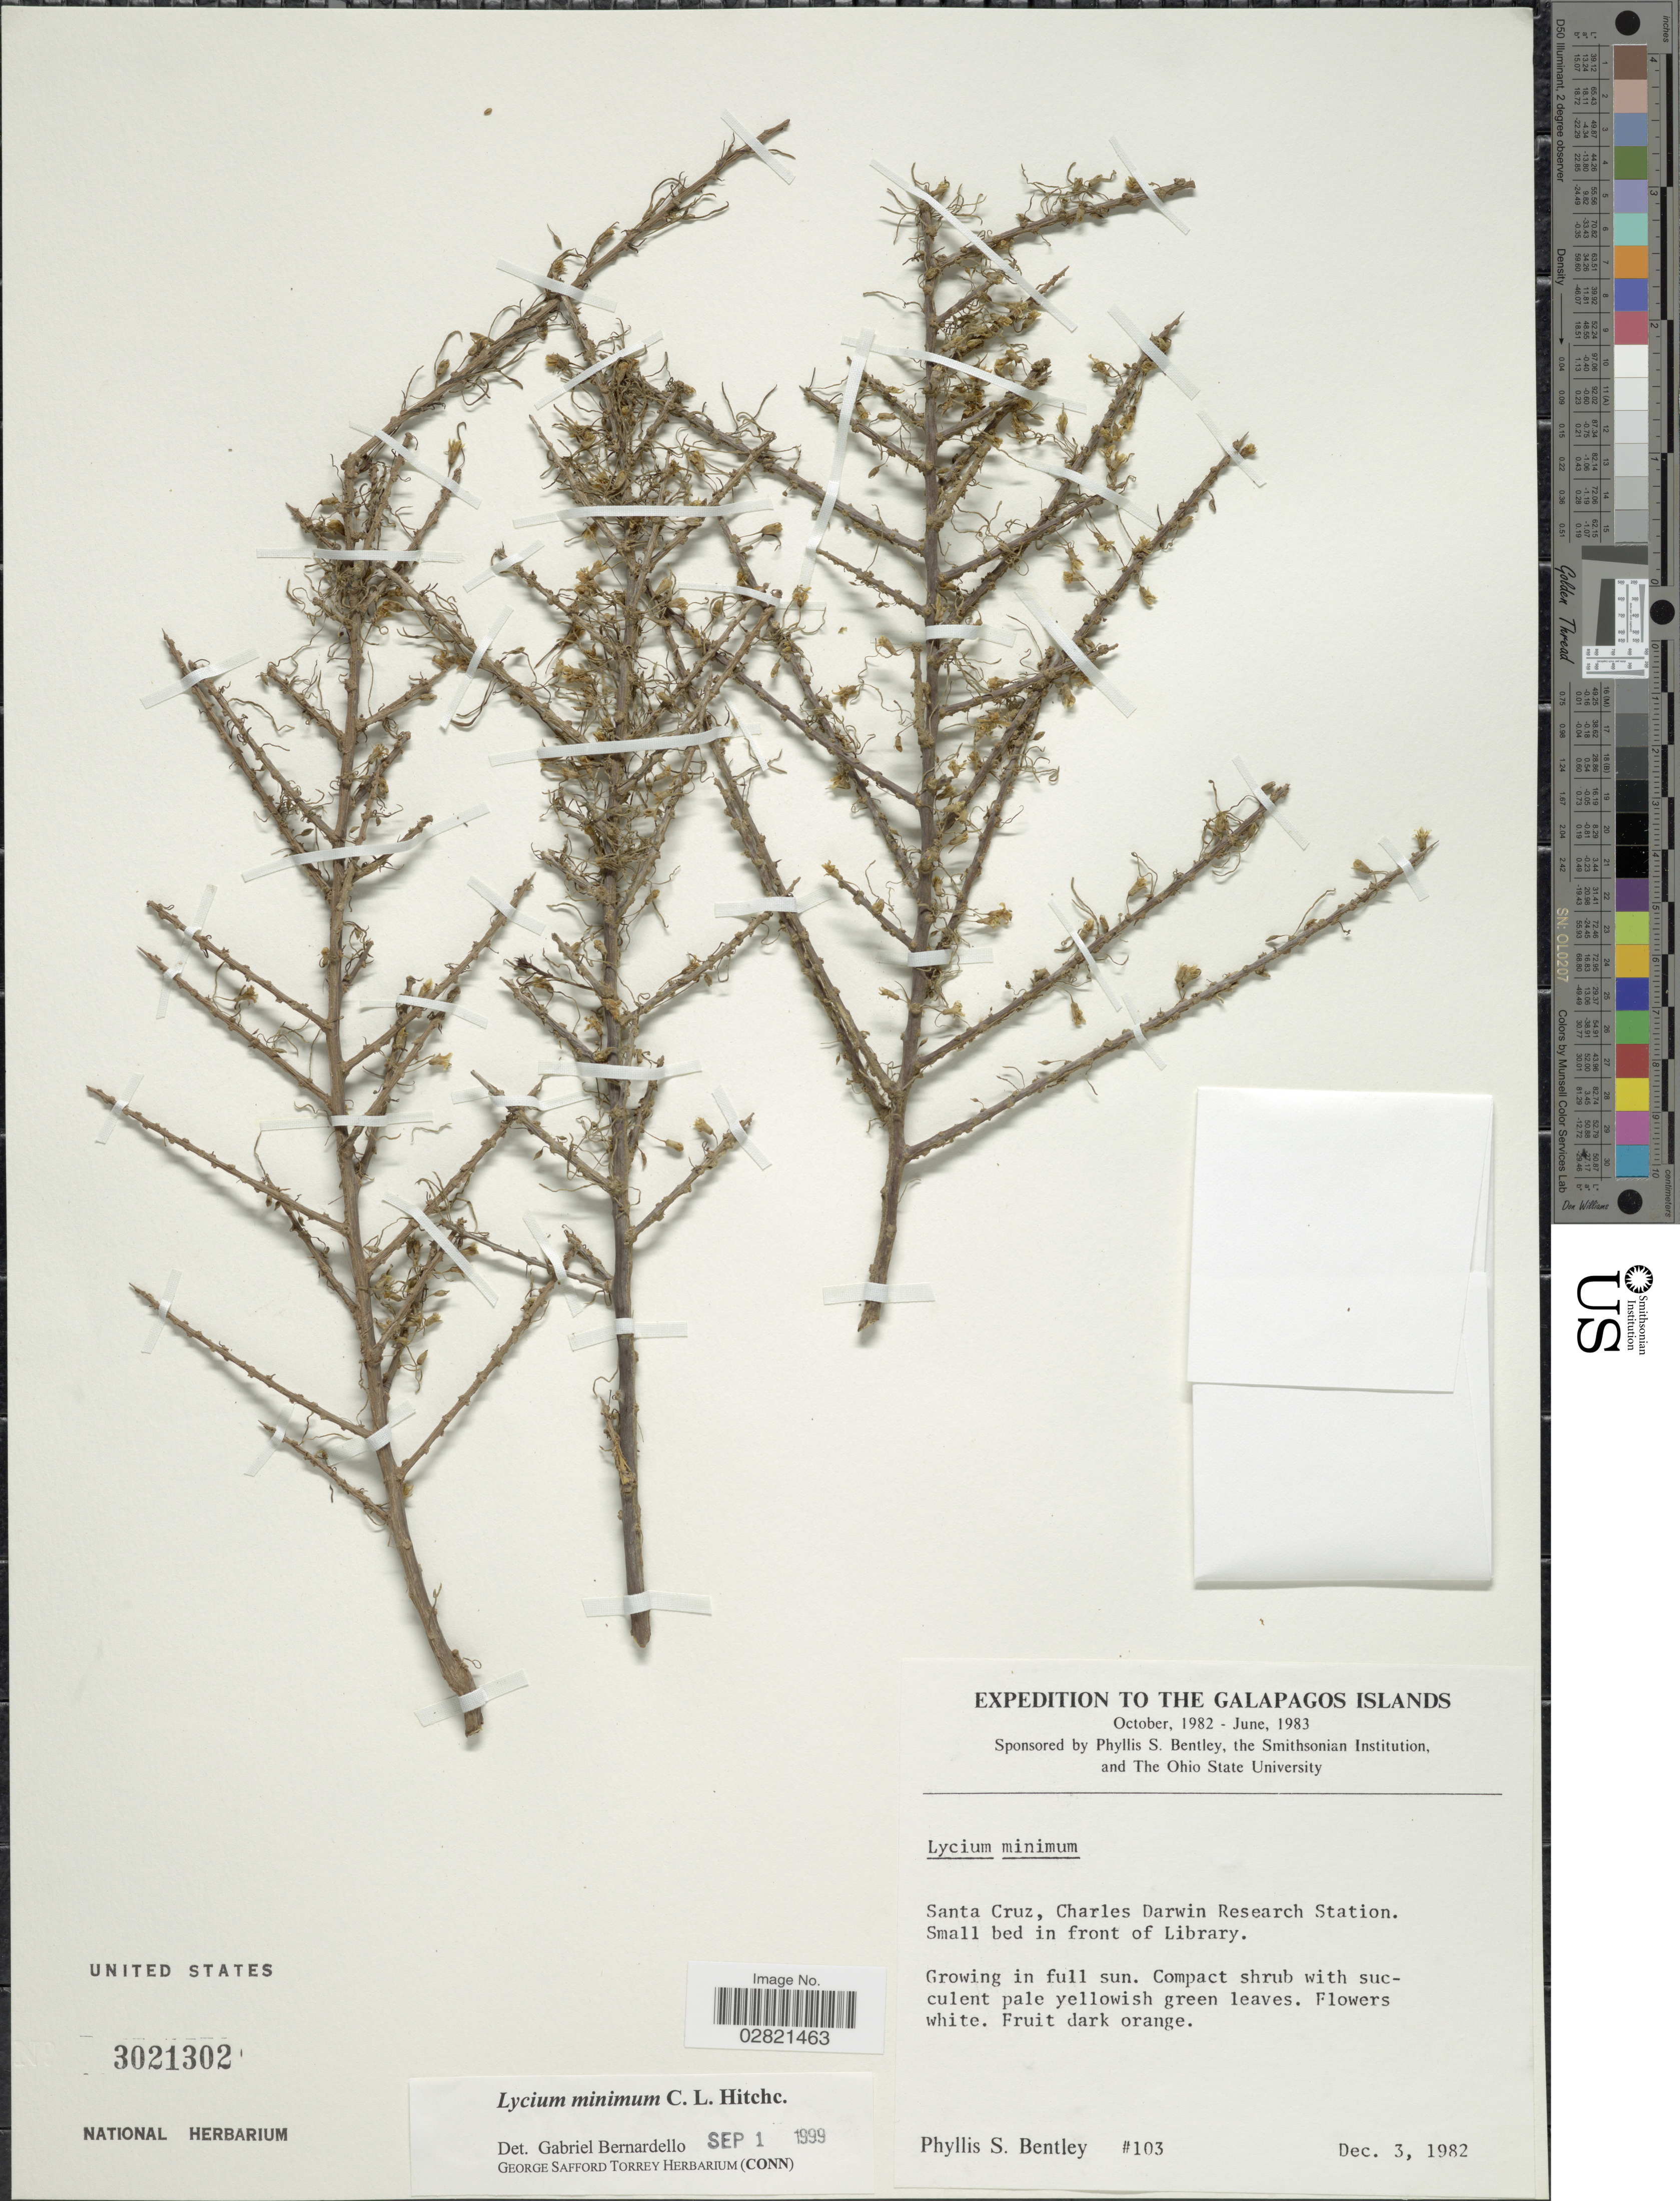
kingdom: Plantae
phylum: Tracheophyta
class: Magnoliopsida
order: Solanales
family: Solanaceae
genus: Lycium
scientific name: Lycium minimum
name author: C.L. Hitchc.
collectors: P. S. Bentley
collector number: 103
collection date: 1982-12-03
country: Ecuador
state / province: Colón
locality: Galapagos Islands. Santa Cruz, Charles Darwin Research Station.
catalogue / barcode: US 3021302